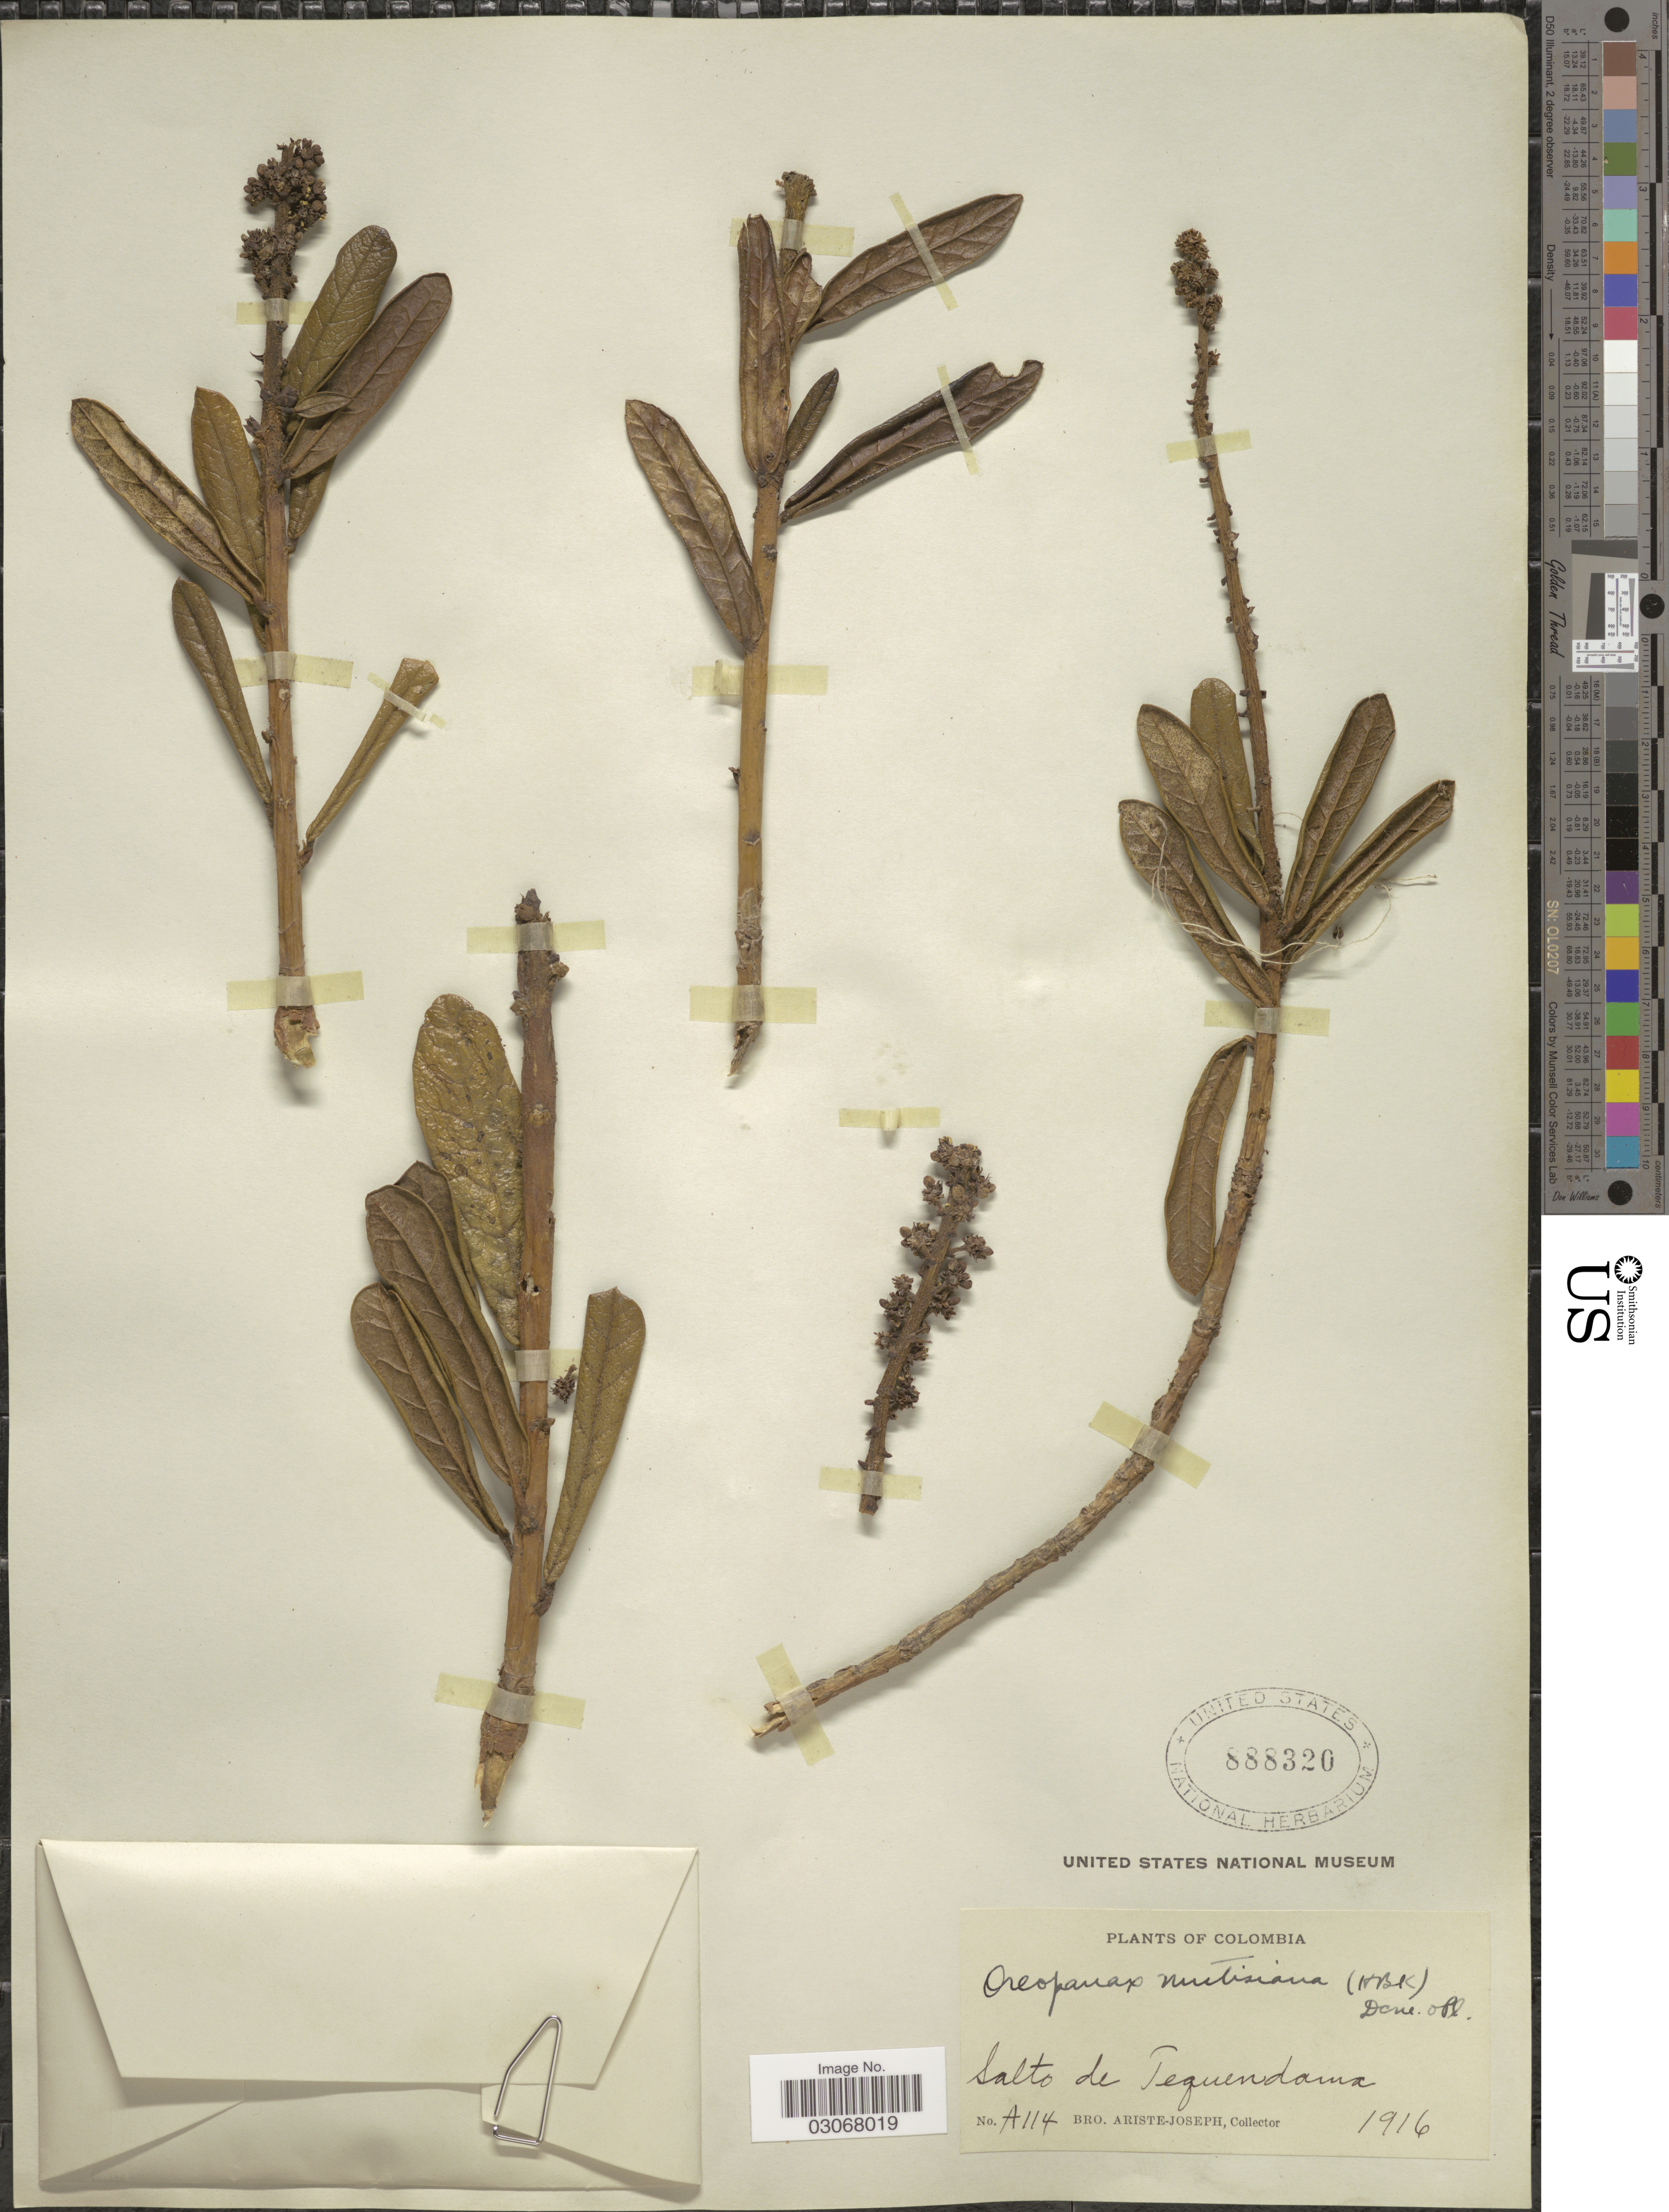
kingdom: Plantae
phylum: Tracheophyta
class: Magnoliopsida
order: Apiales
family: Araliaceae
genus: Oreopanax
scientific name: Oreopanax mutisianus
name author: (Kunth) Decne. & Planch.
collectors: Bro. Ariste-Joseph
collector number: A114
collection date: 1916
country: Colombia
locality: Salto de Tequendama.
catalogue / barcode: US 888320